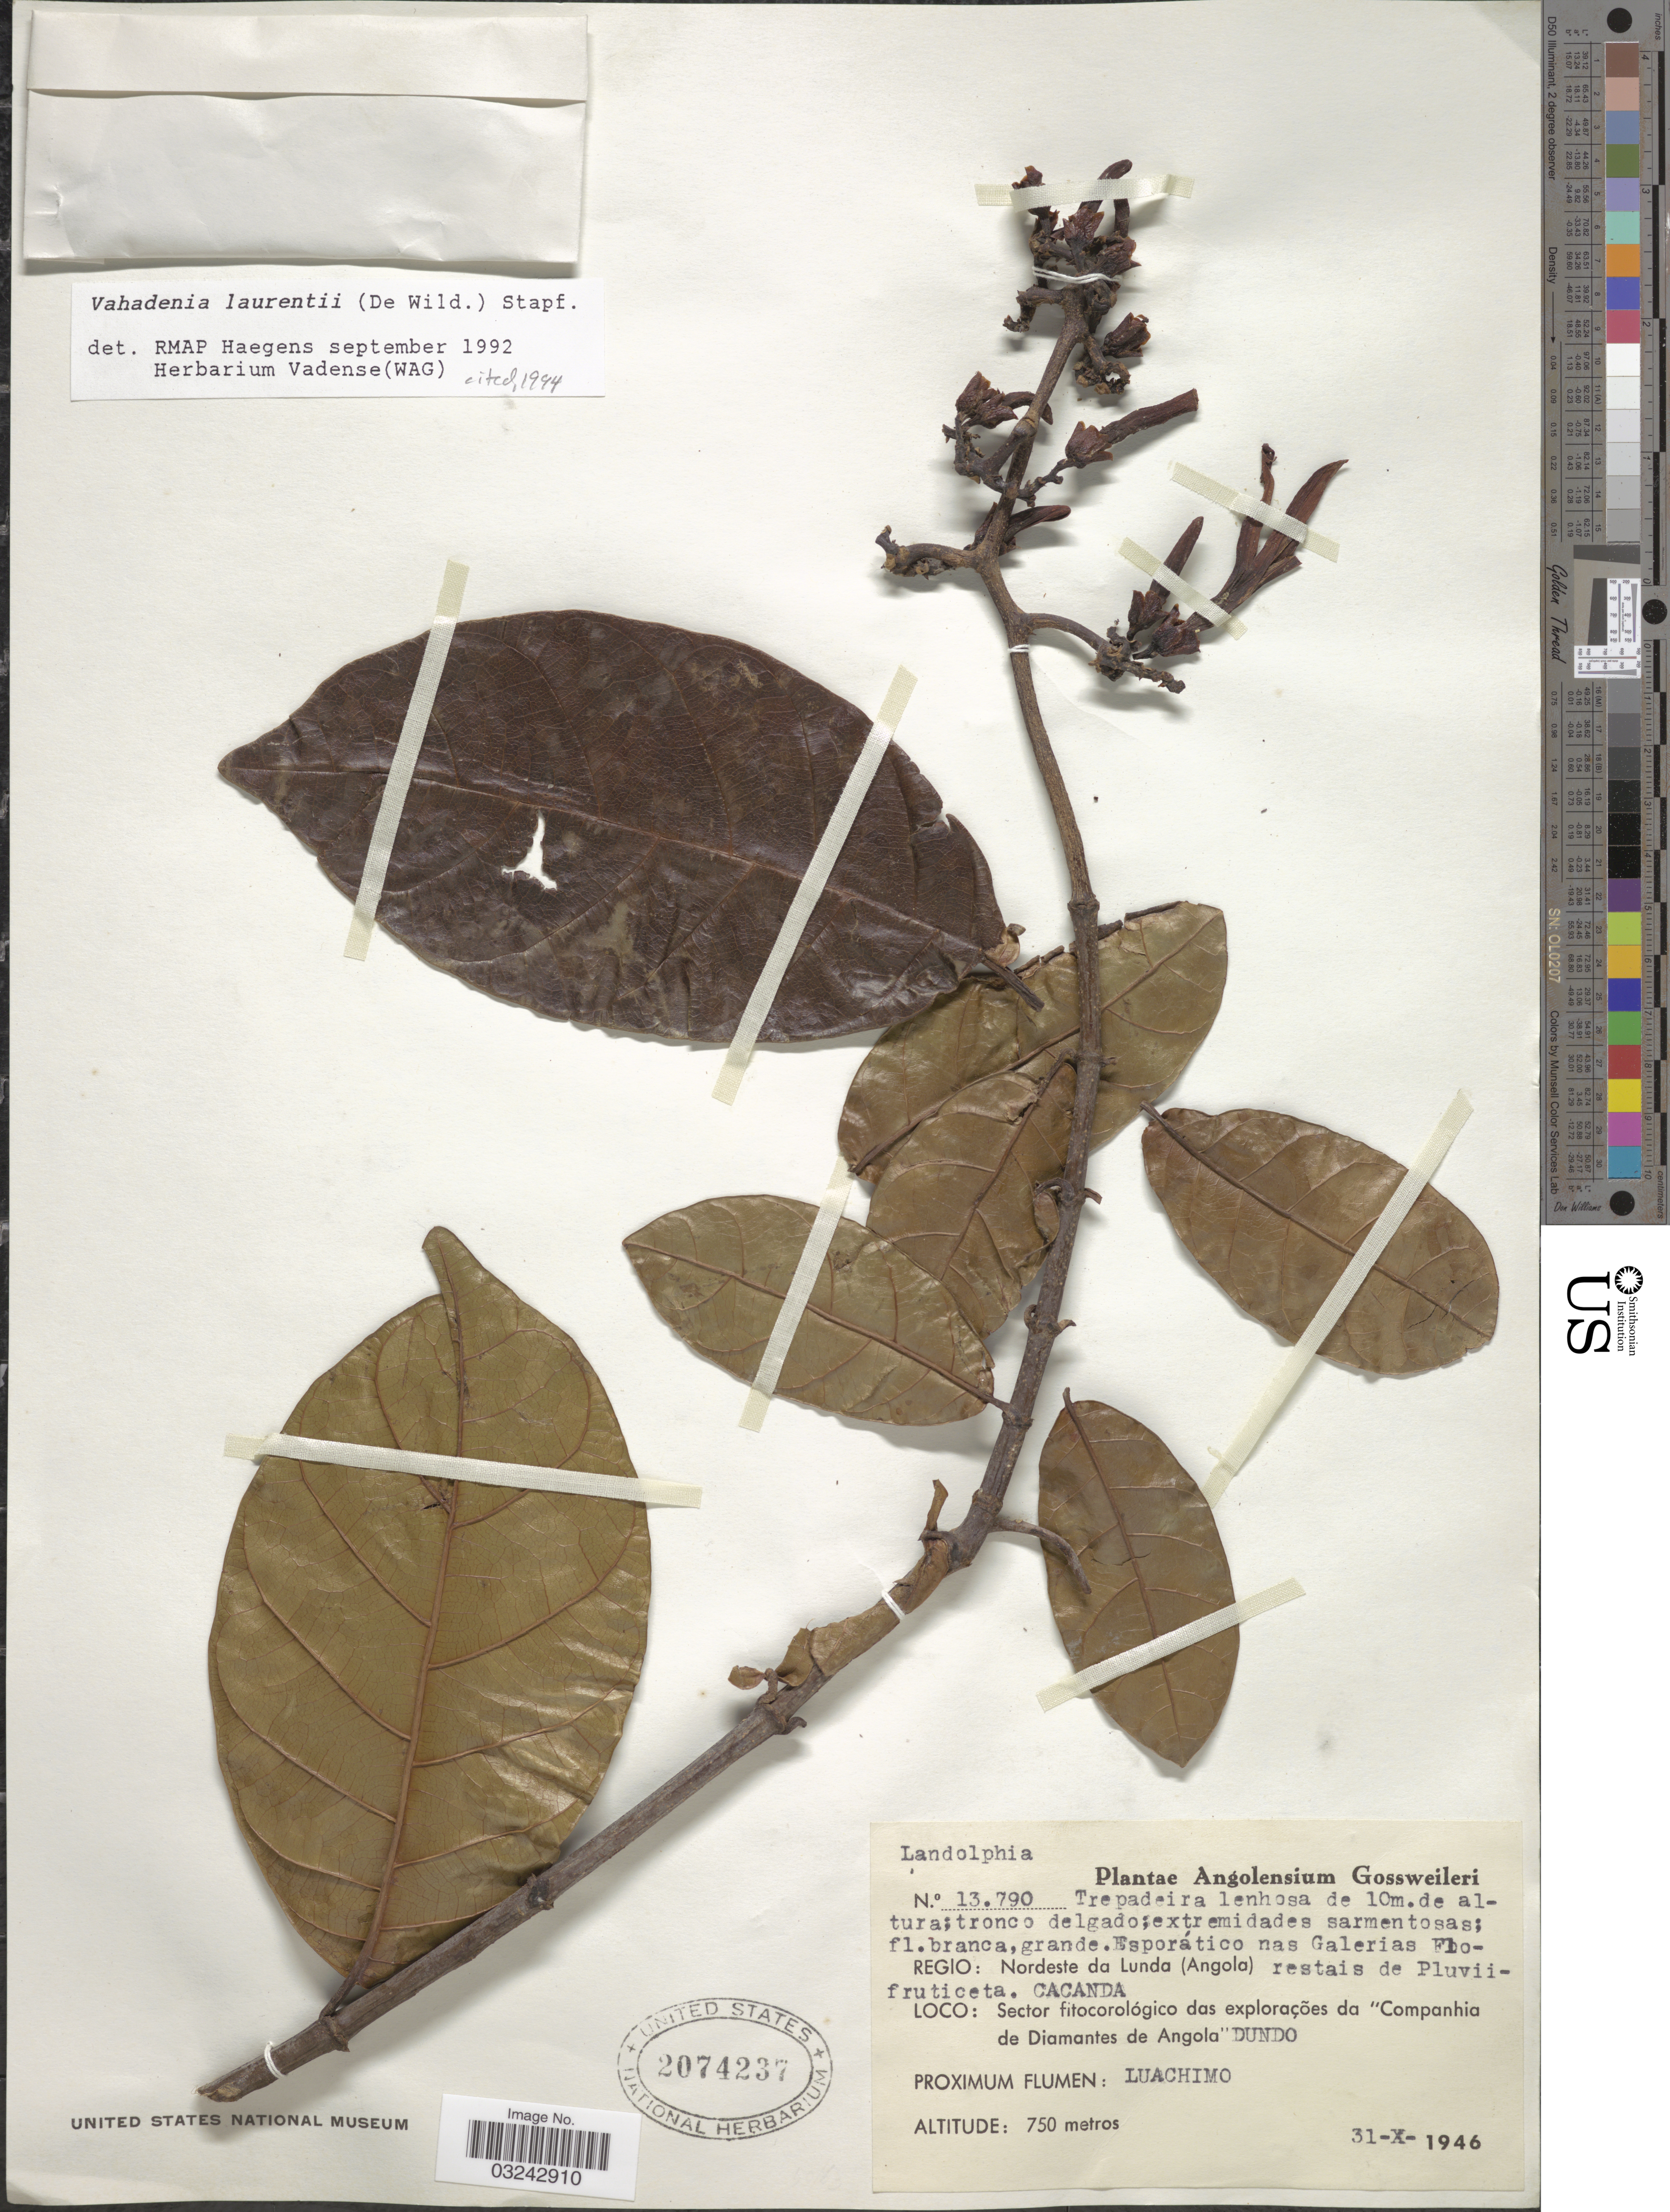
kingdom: Plantae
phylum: Tracheophyta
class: Magnoliopsida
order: Gentianales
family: Apocynaceae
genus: Vahadenia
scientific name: Vahadenia laurentii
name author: (De Wild.) Stapf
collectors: -. Gossweiler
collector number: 13790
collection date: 1946-10-31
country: Angola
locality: Regio: Nordeste da Luna, restais de Pluvii-fruticeta. Cacanda, Sector fitocorológico das explorações da "Campanhia de Diamantes de Angola" Dundo.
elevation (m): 750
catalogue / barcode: US 2074237